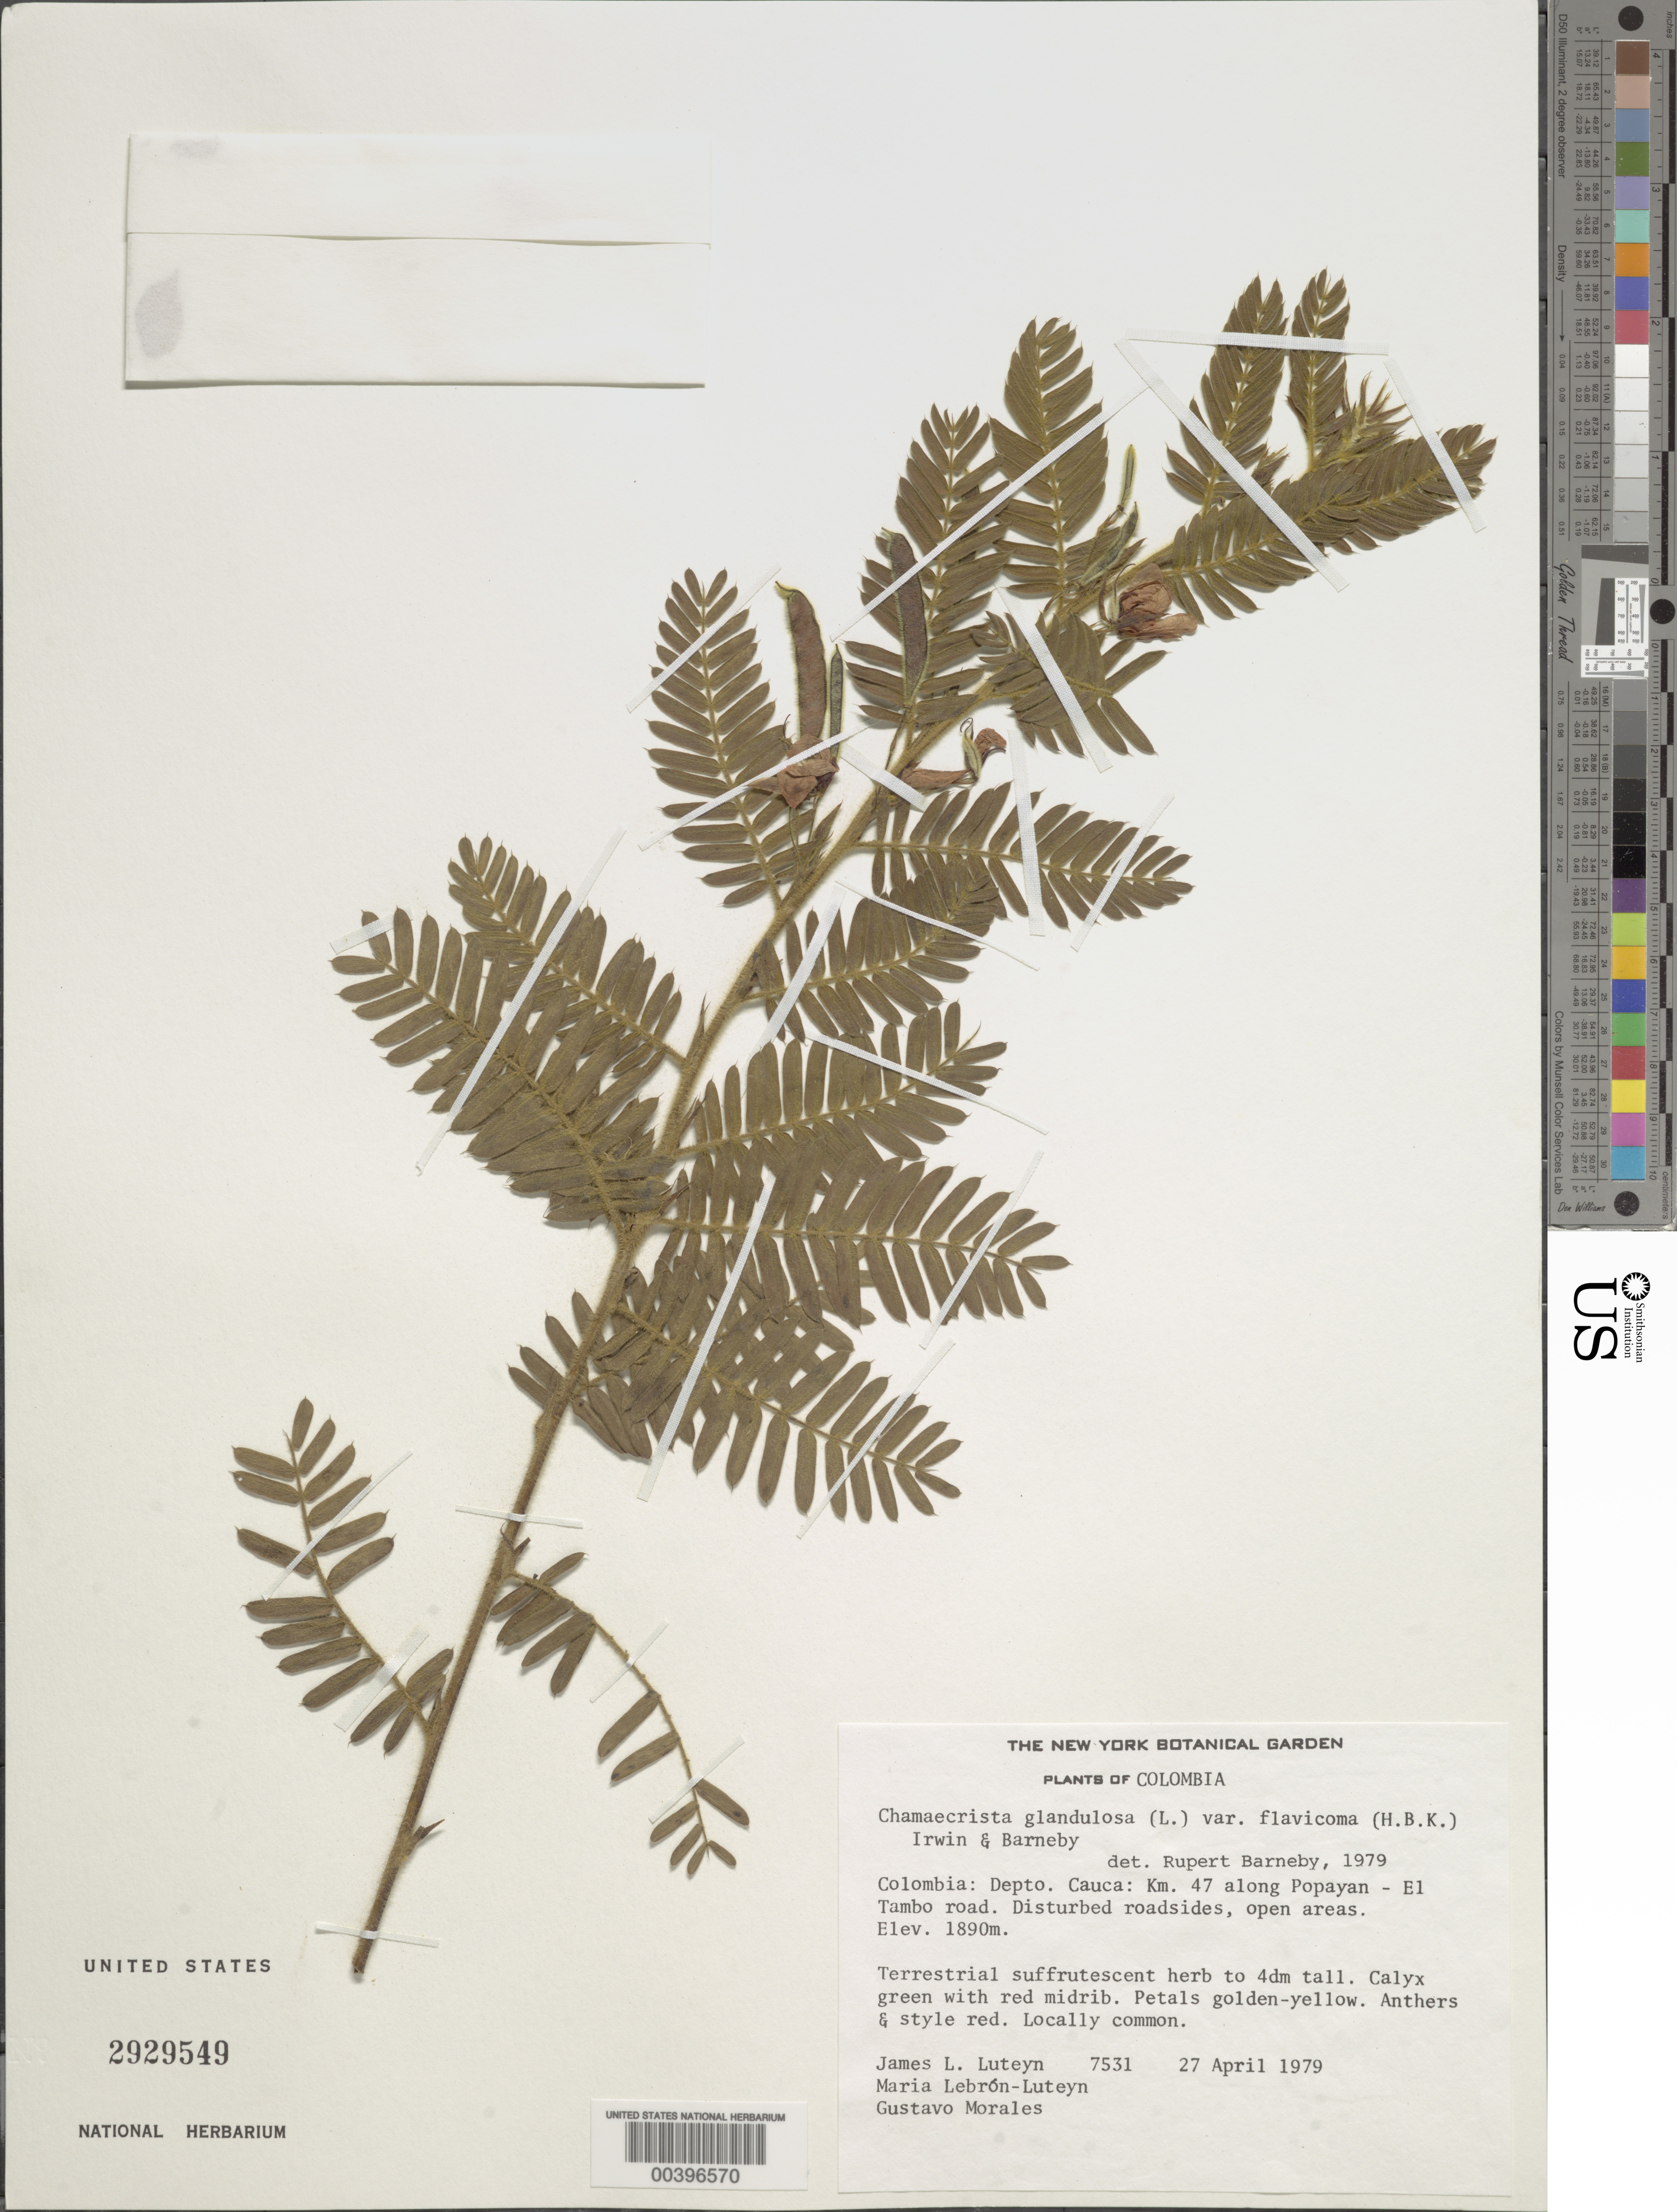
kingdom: Plantae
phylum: Tracheophyta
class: Magnoliopsida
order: Fabales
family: Fabaceae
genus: Chamaecrista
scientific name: Chamaecrista glandulosa var. flavicoma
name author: (Kunth) H.S. Irwin & Barneby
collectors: J. L. Luteyn, M. L. Lebrón-Luteyn & G. Morales L.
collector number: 7531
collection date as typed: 27 Apr 1979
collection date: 1979-04-27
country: Colombia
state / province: Cauca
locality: Km 47 along Popayan-El Tambo road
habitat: Disturbed roadsides, open areas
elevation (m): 1890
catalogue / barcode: US 2929549